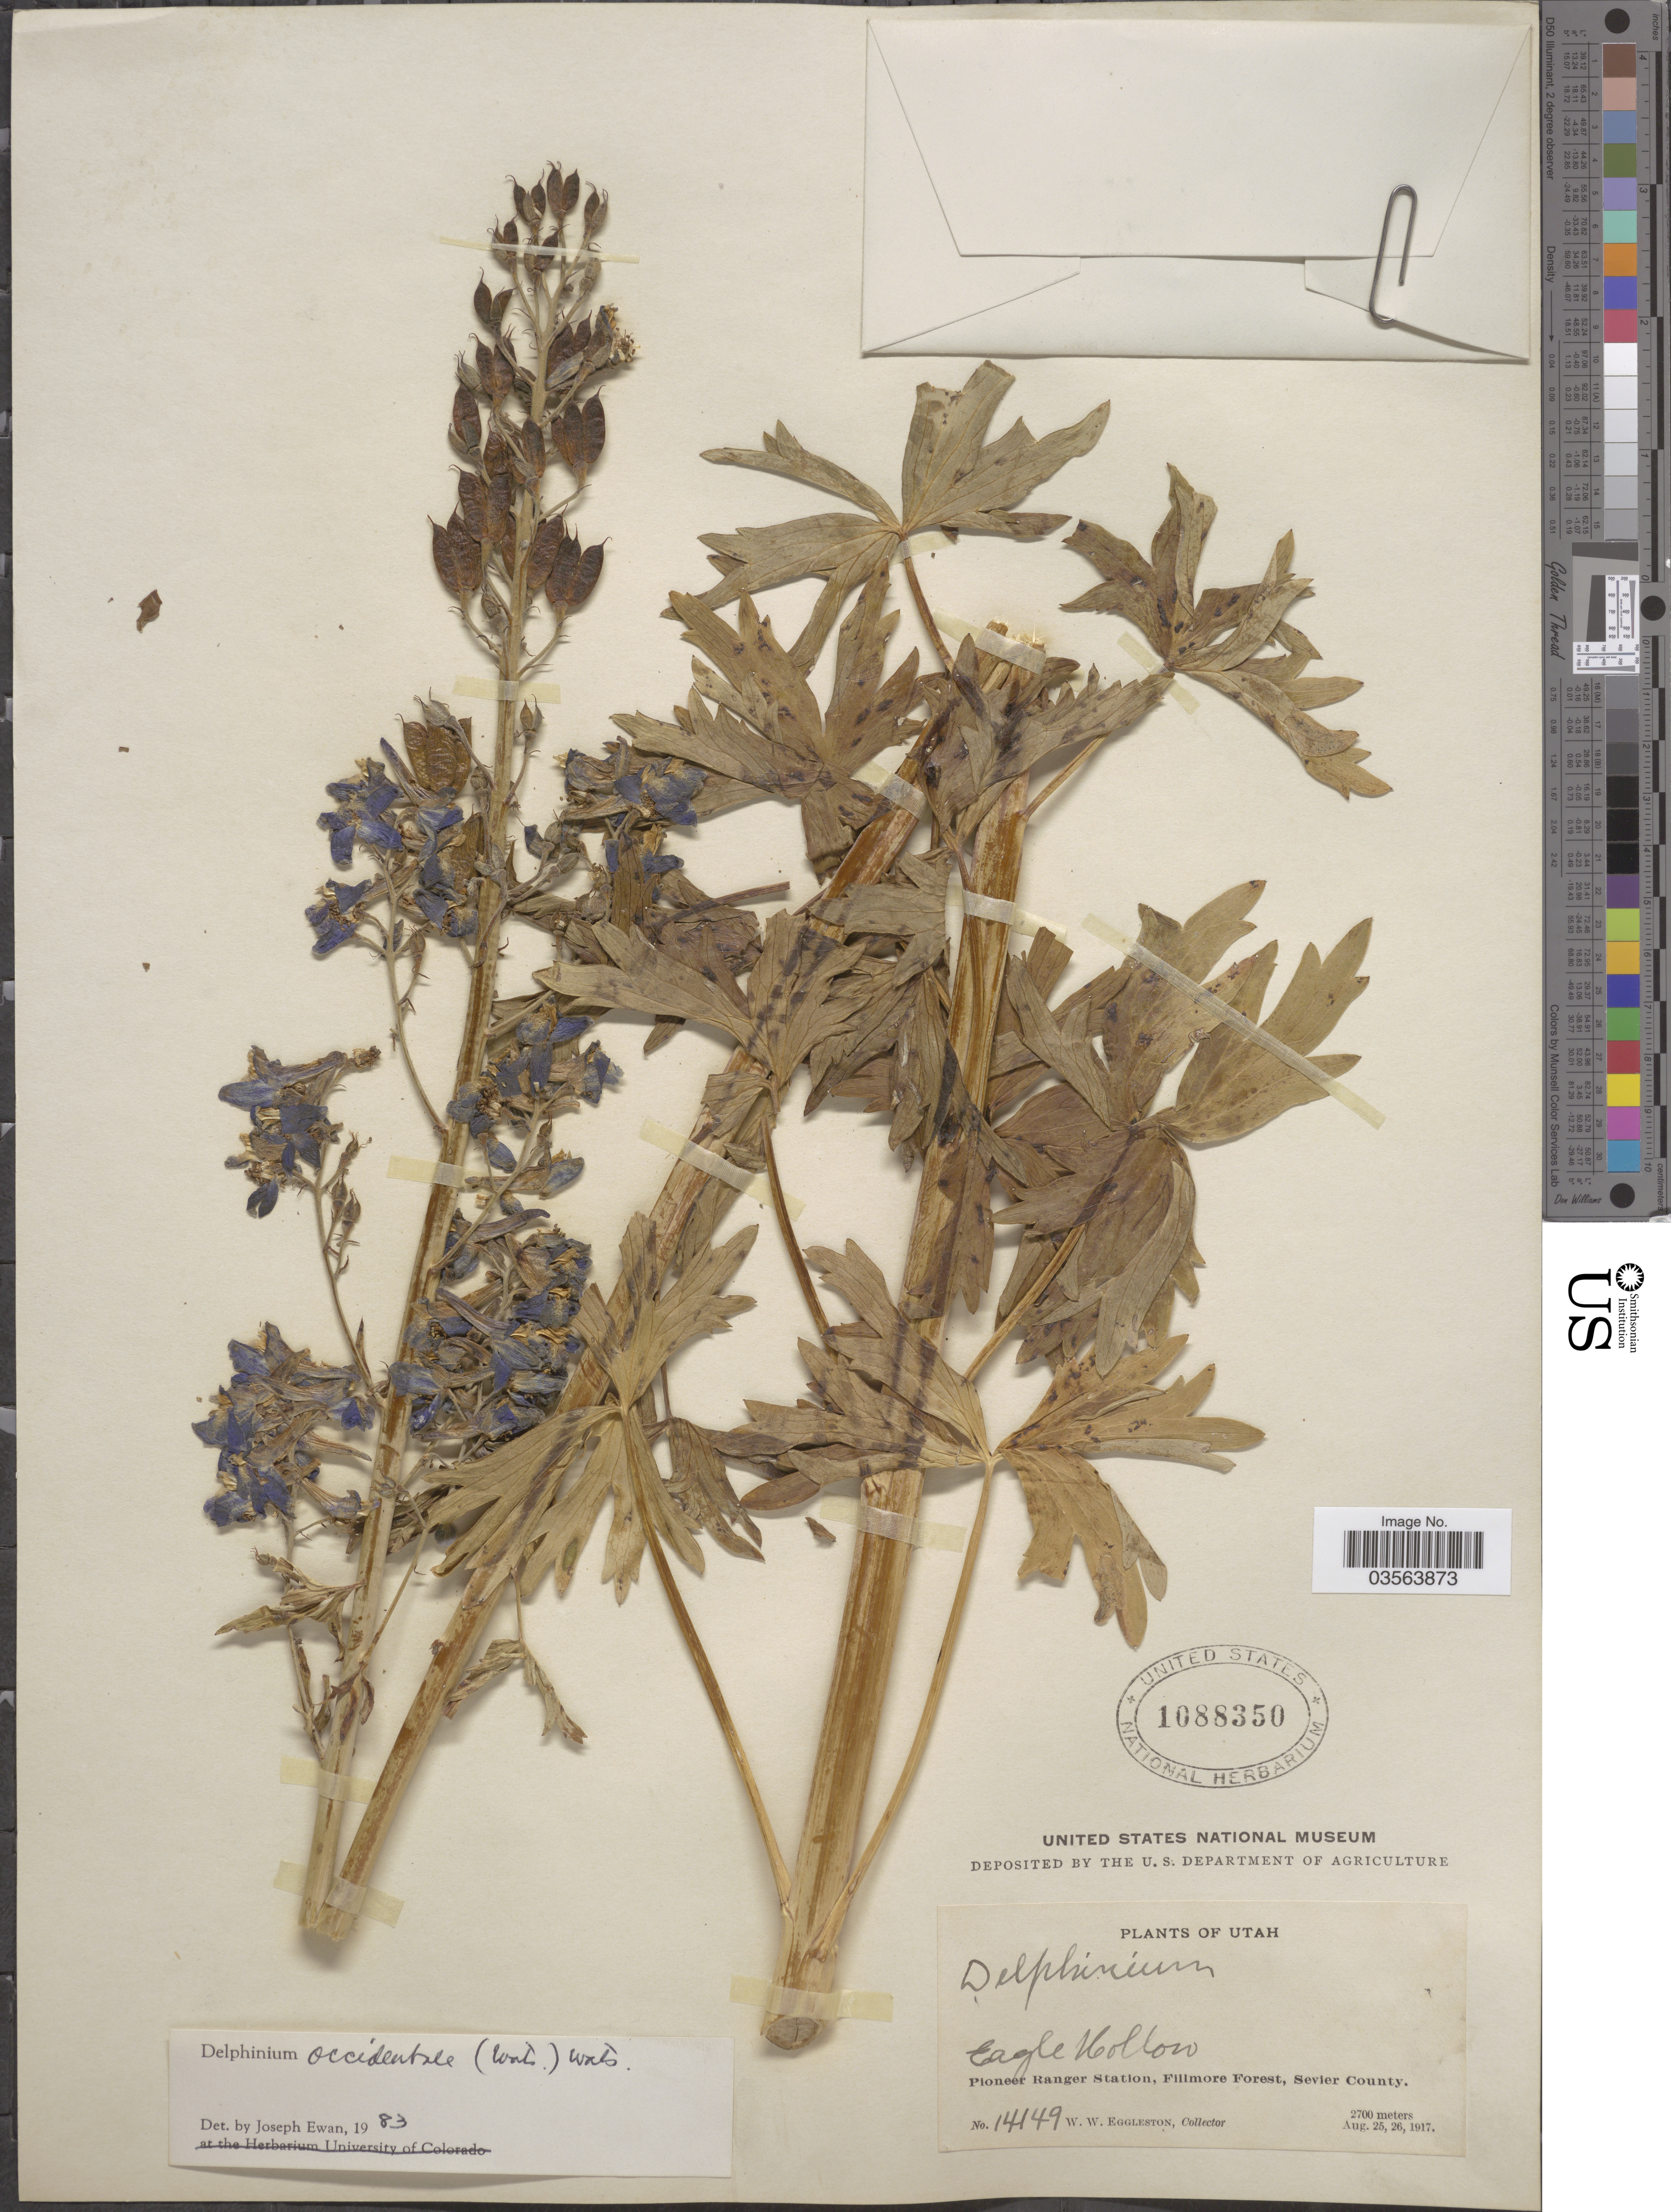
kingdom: Plantae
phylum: Tracheophyta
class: Magnoliopsida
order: Ranunculales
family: Ranunculaceae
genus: Delphinium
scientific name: Delphinium x occidentale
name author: (S. Watson) S. Watson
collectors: W. W. Eggleston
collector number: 14149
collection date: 1917-08-25/1917-08-26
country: United States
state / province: Utah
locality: Eagle Hollow. Pioneer Ranger Station, Fillmore Forest, Sevier County.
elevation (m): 2700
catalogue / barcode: US 1088350